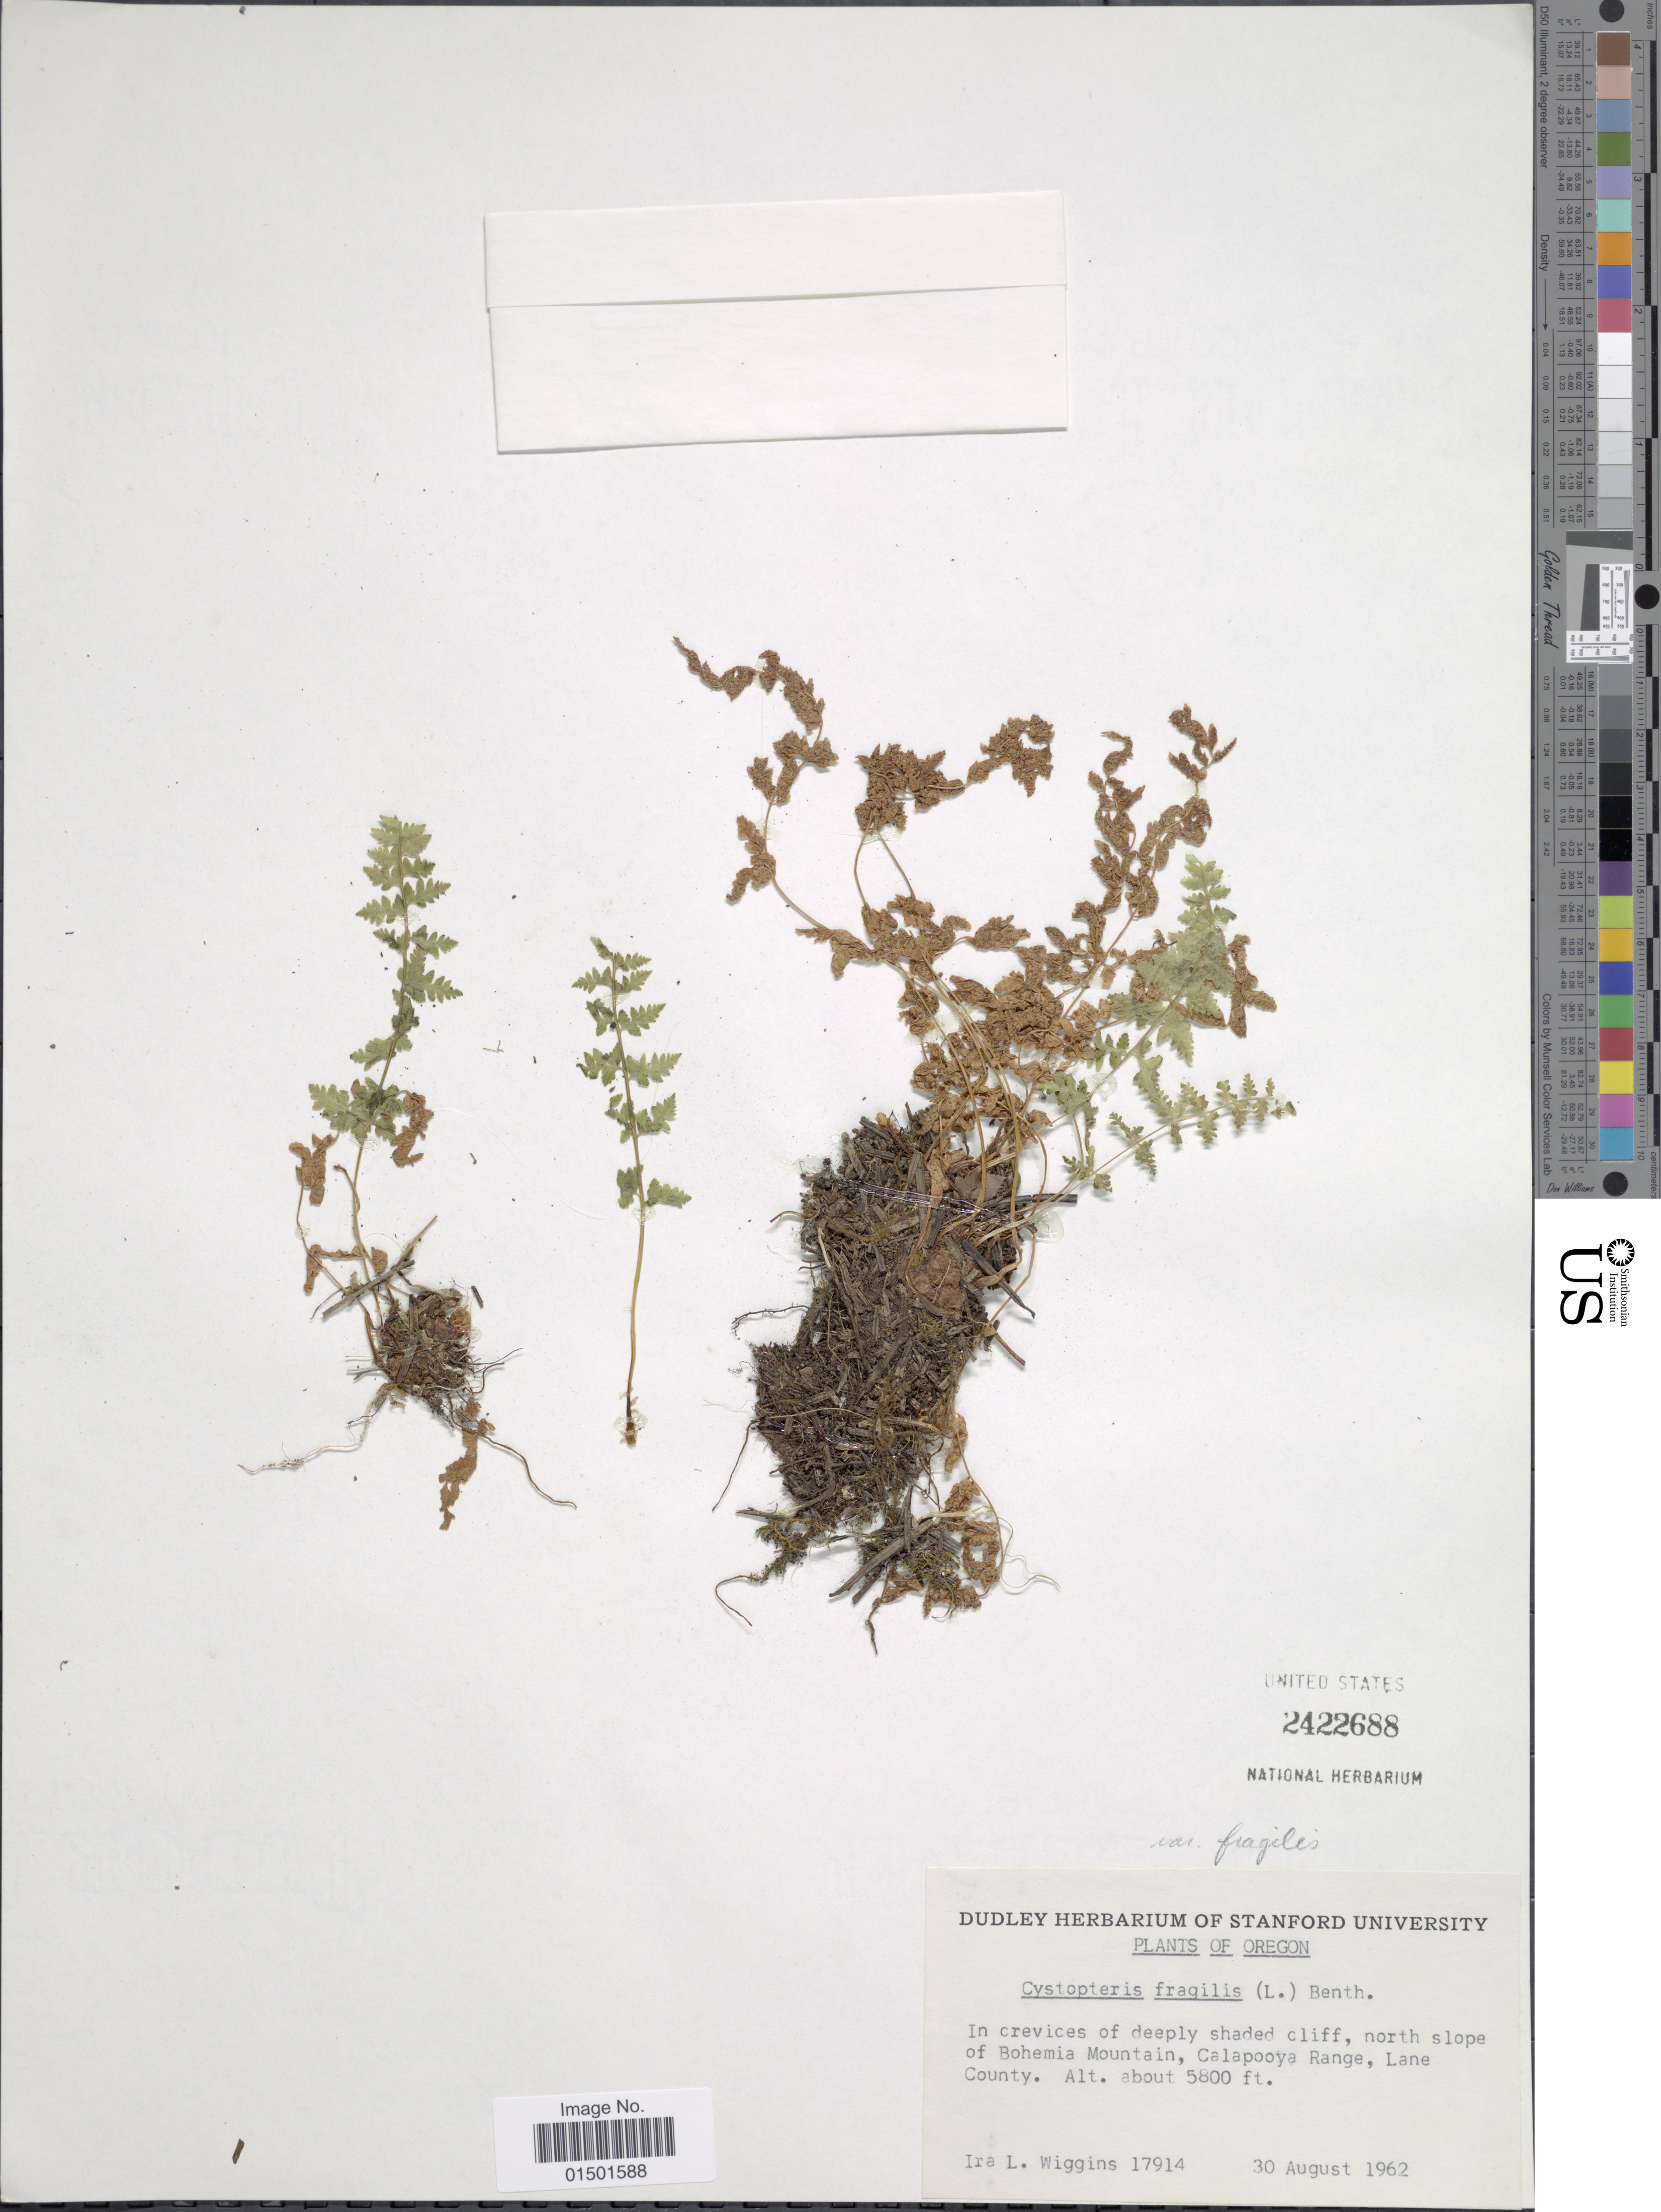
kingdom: Plantae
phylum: Tracheophyta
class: Polypodiopsida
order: Polypodiales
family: Cystopteridaceae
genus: Cystopteris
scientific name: Cystopteris fragilis var. fragilis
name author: (L.) Bernh.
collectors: I. L. Wiggins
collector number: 17914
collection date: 1962-08-30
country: United States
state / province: Oregon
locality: In crevices of deeply shaded cliff, north slope of Bohemia Mountain, Calapooya Range, Lane County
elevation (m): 1768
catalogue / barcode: US 2422688